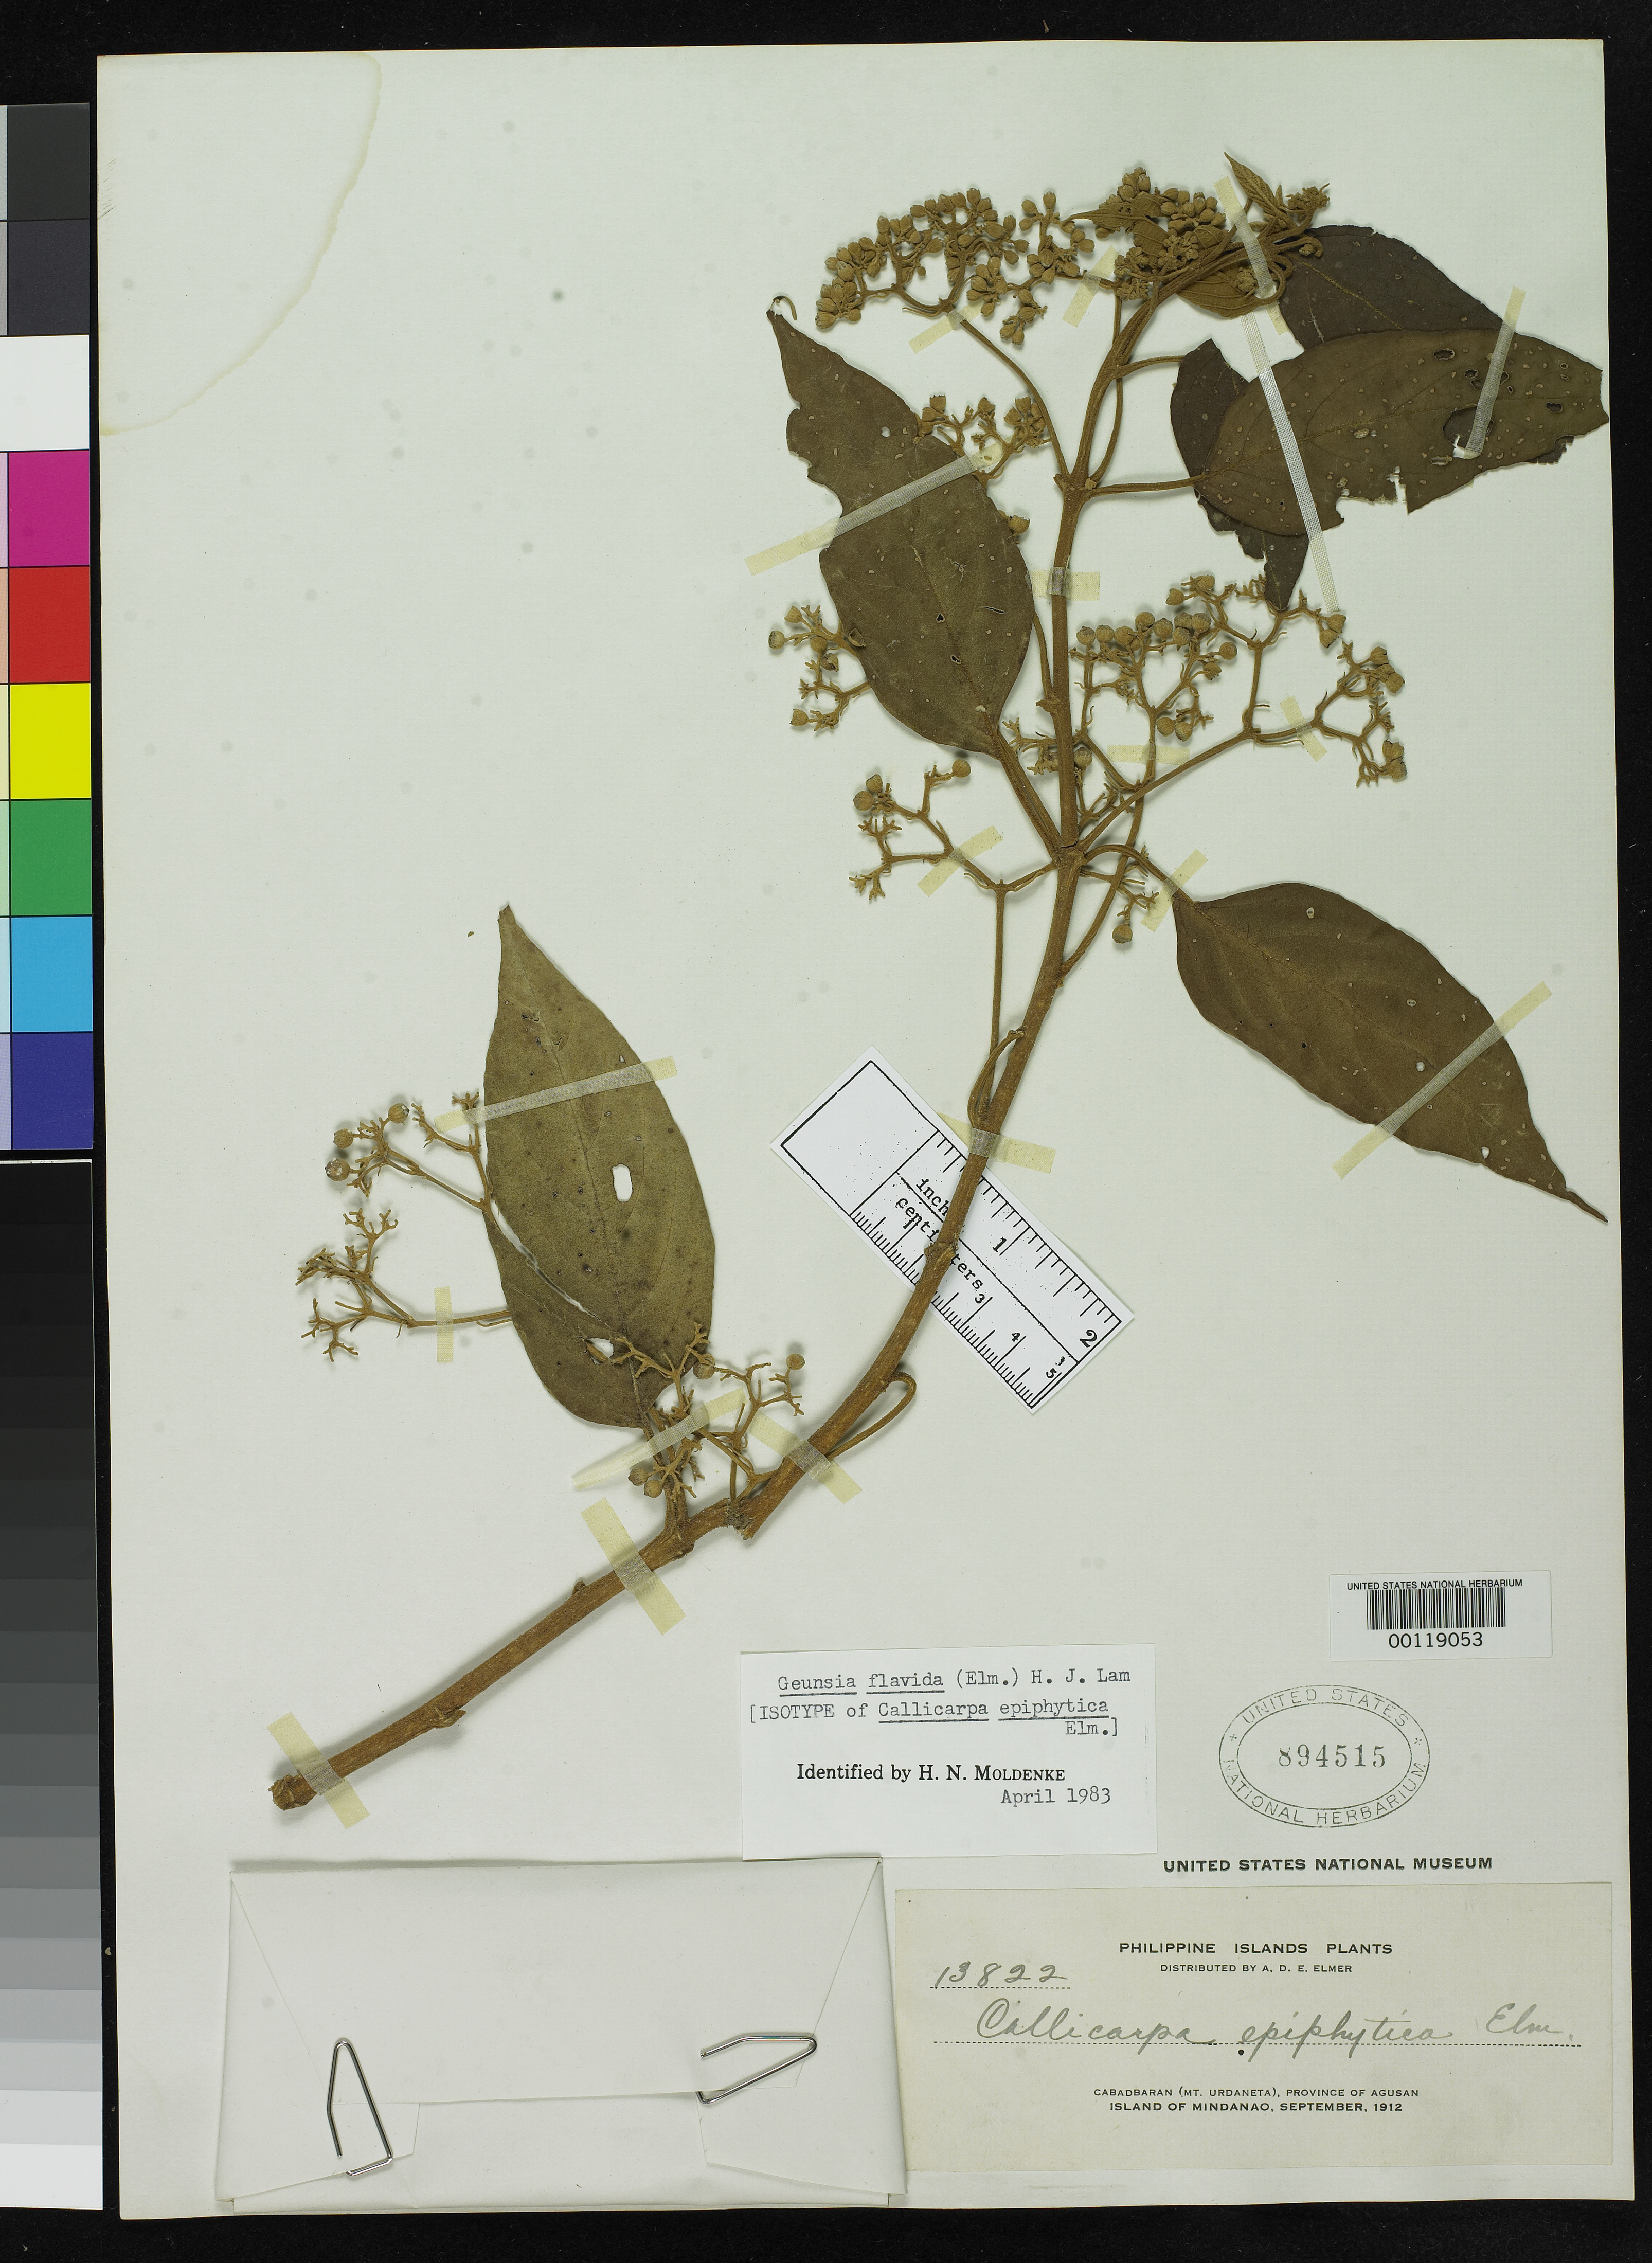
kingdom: Plantae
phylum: Tracheophyta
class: Magnoliopsida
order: Lamiales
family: Lamiaceae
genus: Callicarpa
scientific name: Callicarpa epiphytica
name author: Elmer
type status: Isotype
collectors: A. D. E. Elmer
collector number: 13822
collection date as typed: Sep 1922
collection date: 1922-09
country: Philippines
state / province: Caraga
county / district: Agusan del Norte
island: Mindanao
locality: Mt. Urdaneta.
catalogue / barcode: US 894515